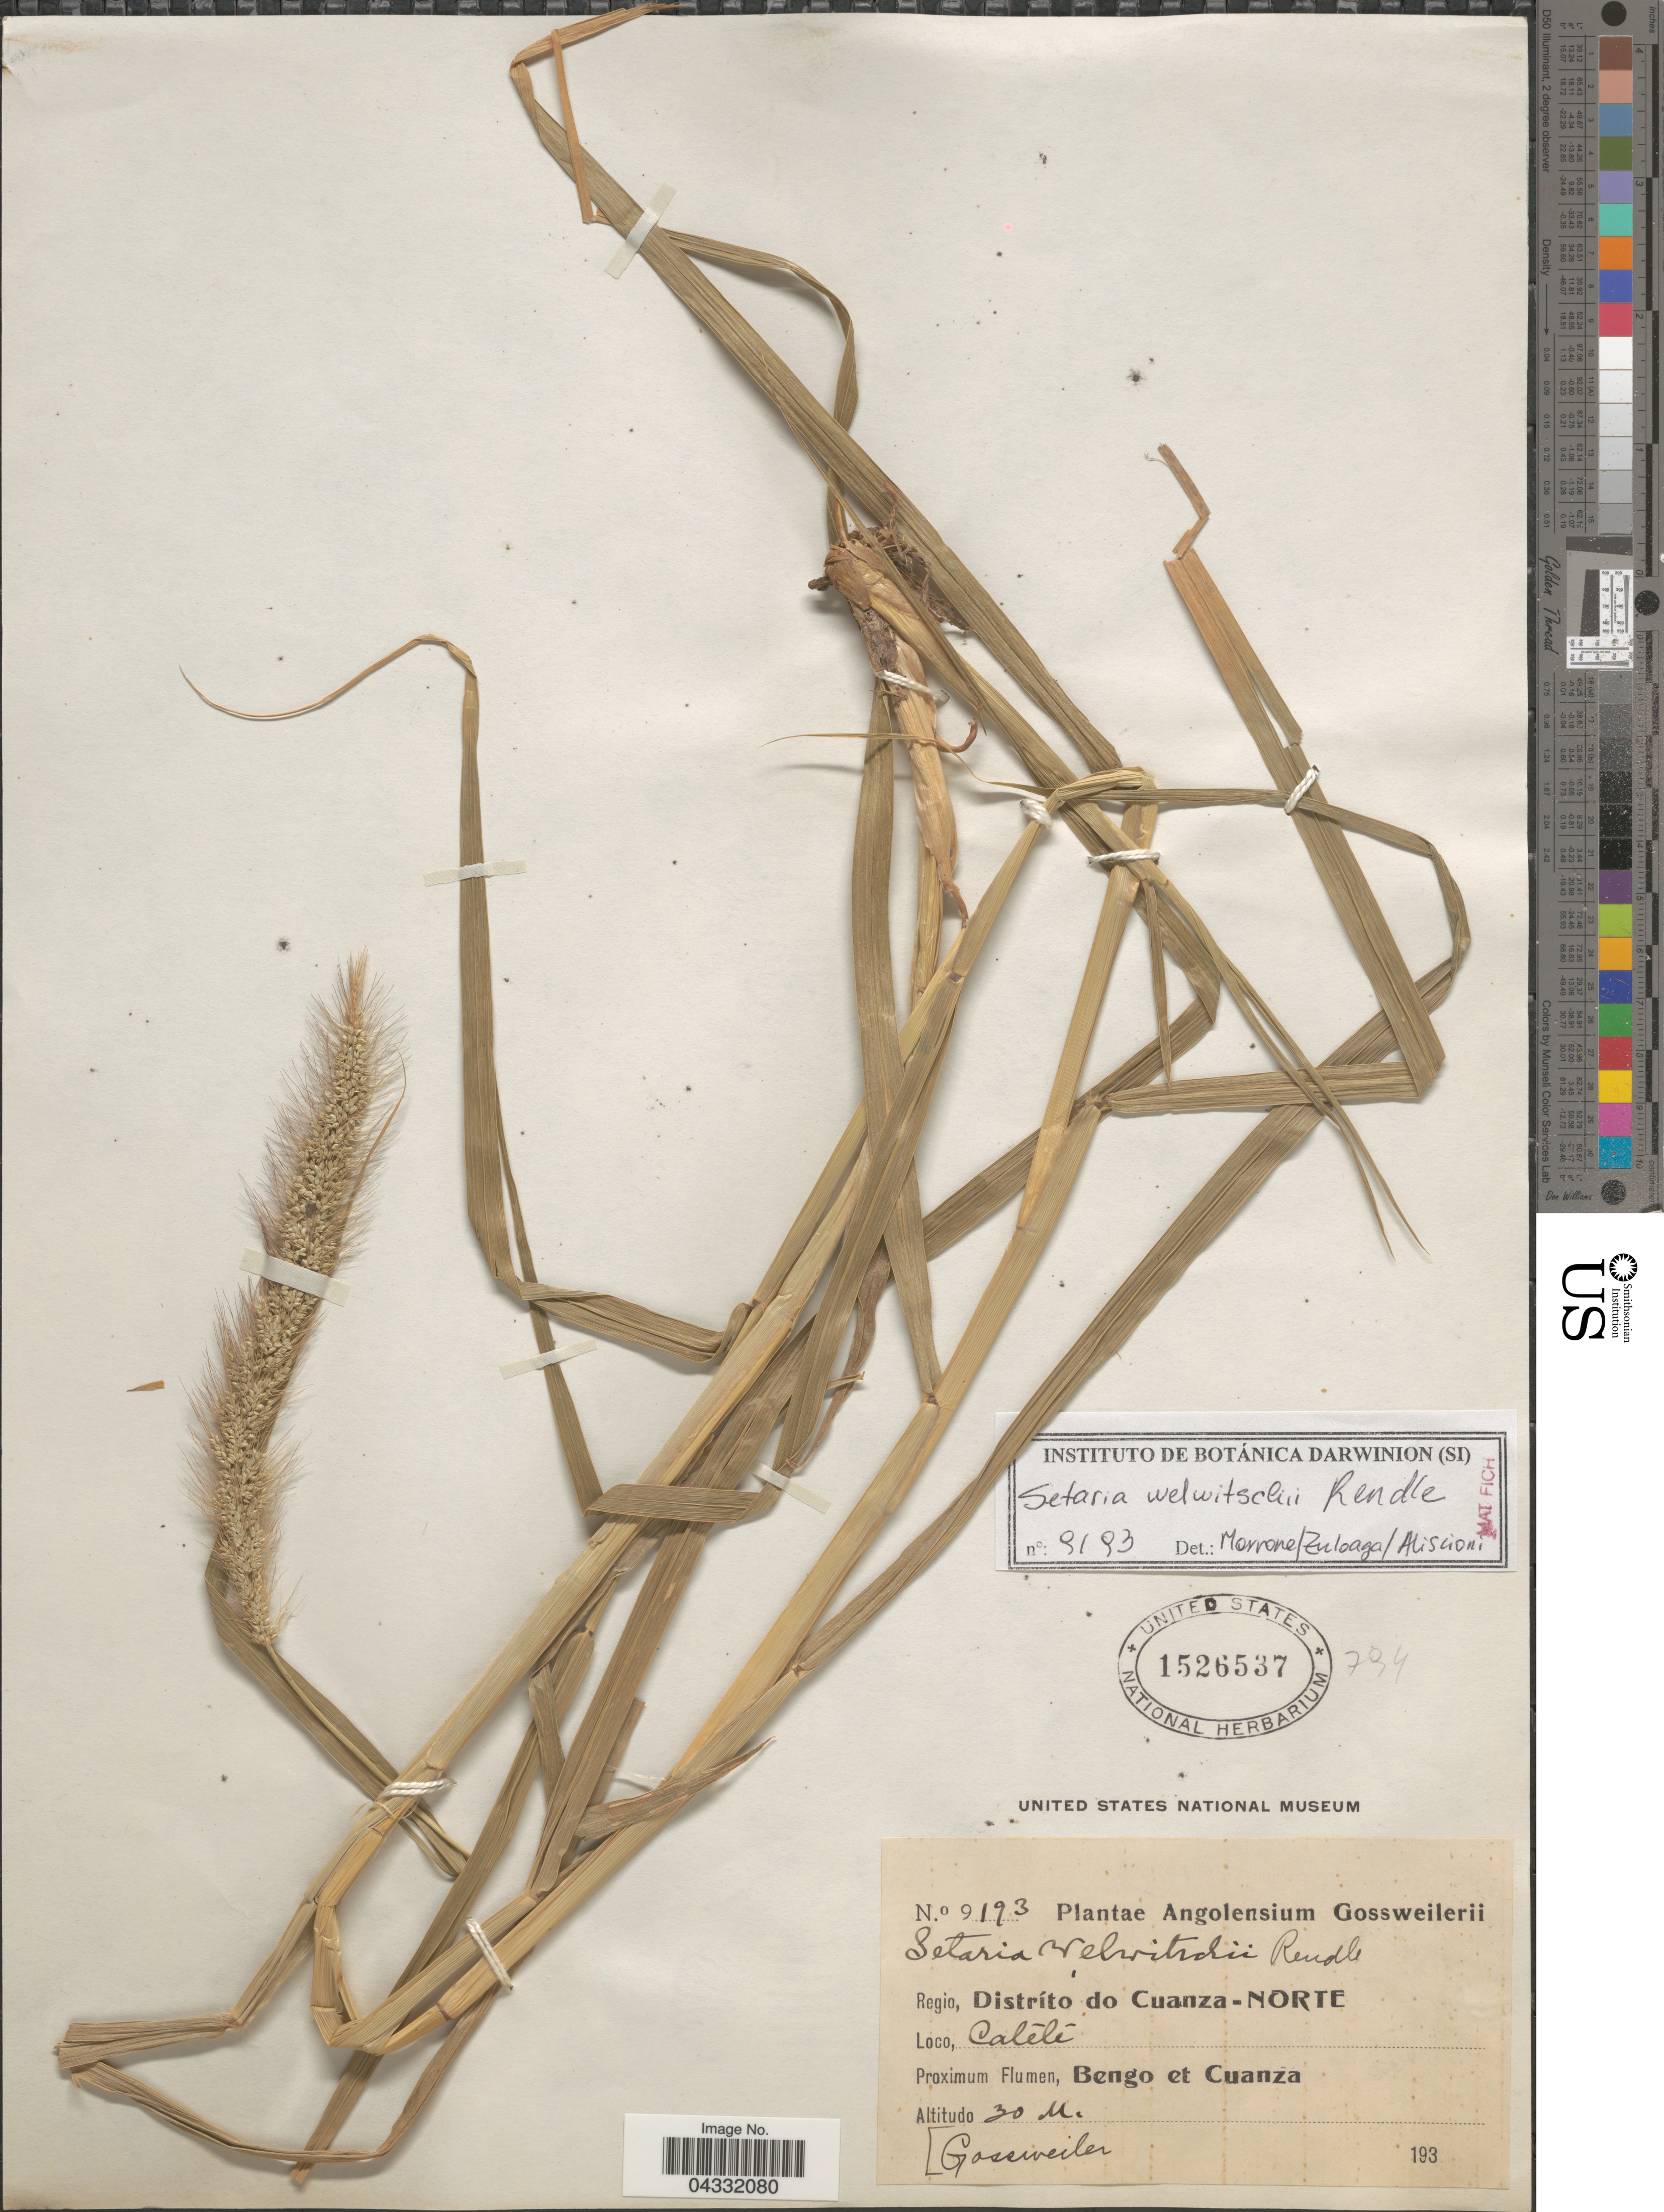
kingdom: Plantae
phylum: Tracheophyta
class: Liliopsida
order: Poales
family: Poaceae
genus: Setaria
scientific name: Setaria welwitschii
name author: Rendle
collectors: -. Gossweiler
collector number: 9193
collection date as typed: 193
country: Angola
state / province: Cuanza Norte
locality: Regio, Distríto do Cuanzo-Norte. Calélé. Proximum Flumen, Bengo et Cuanza.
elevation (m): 30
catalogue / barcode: US 1526537